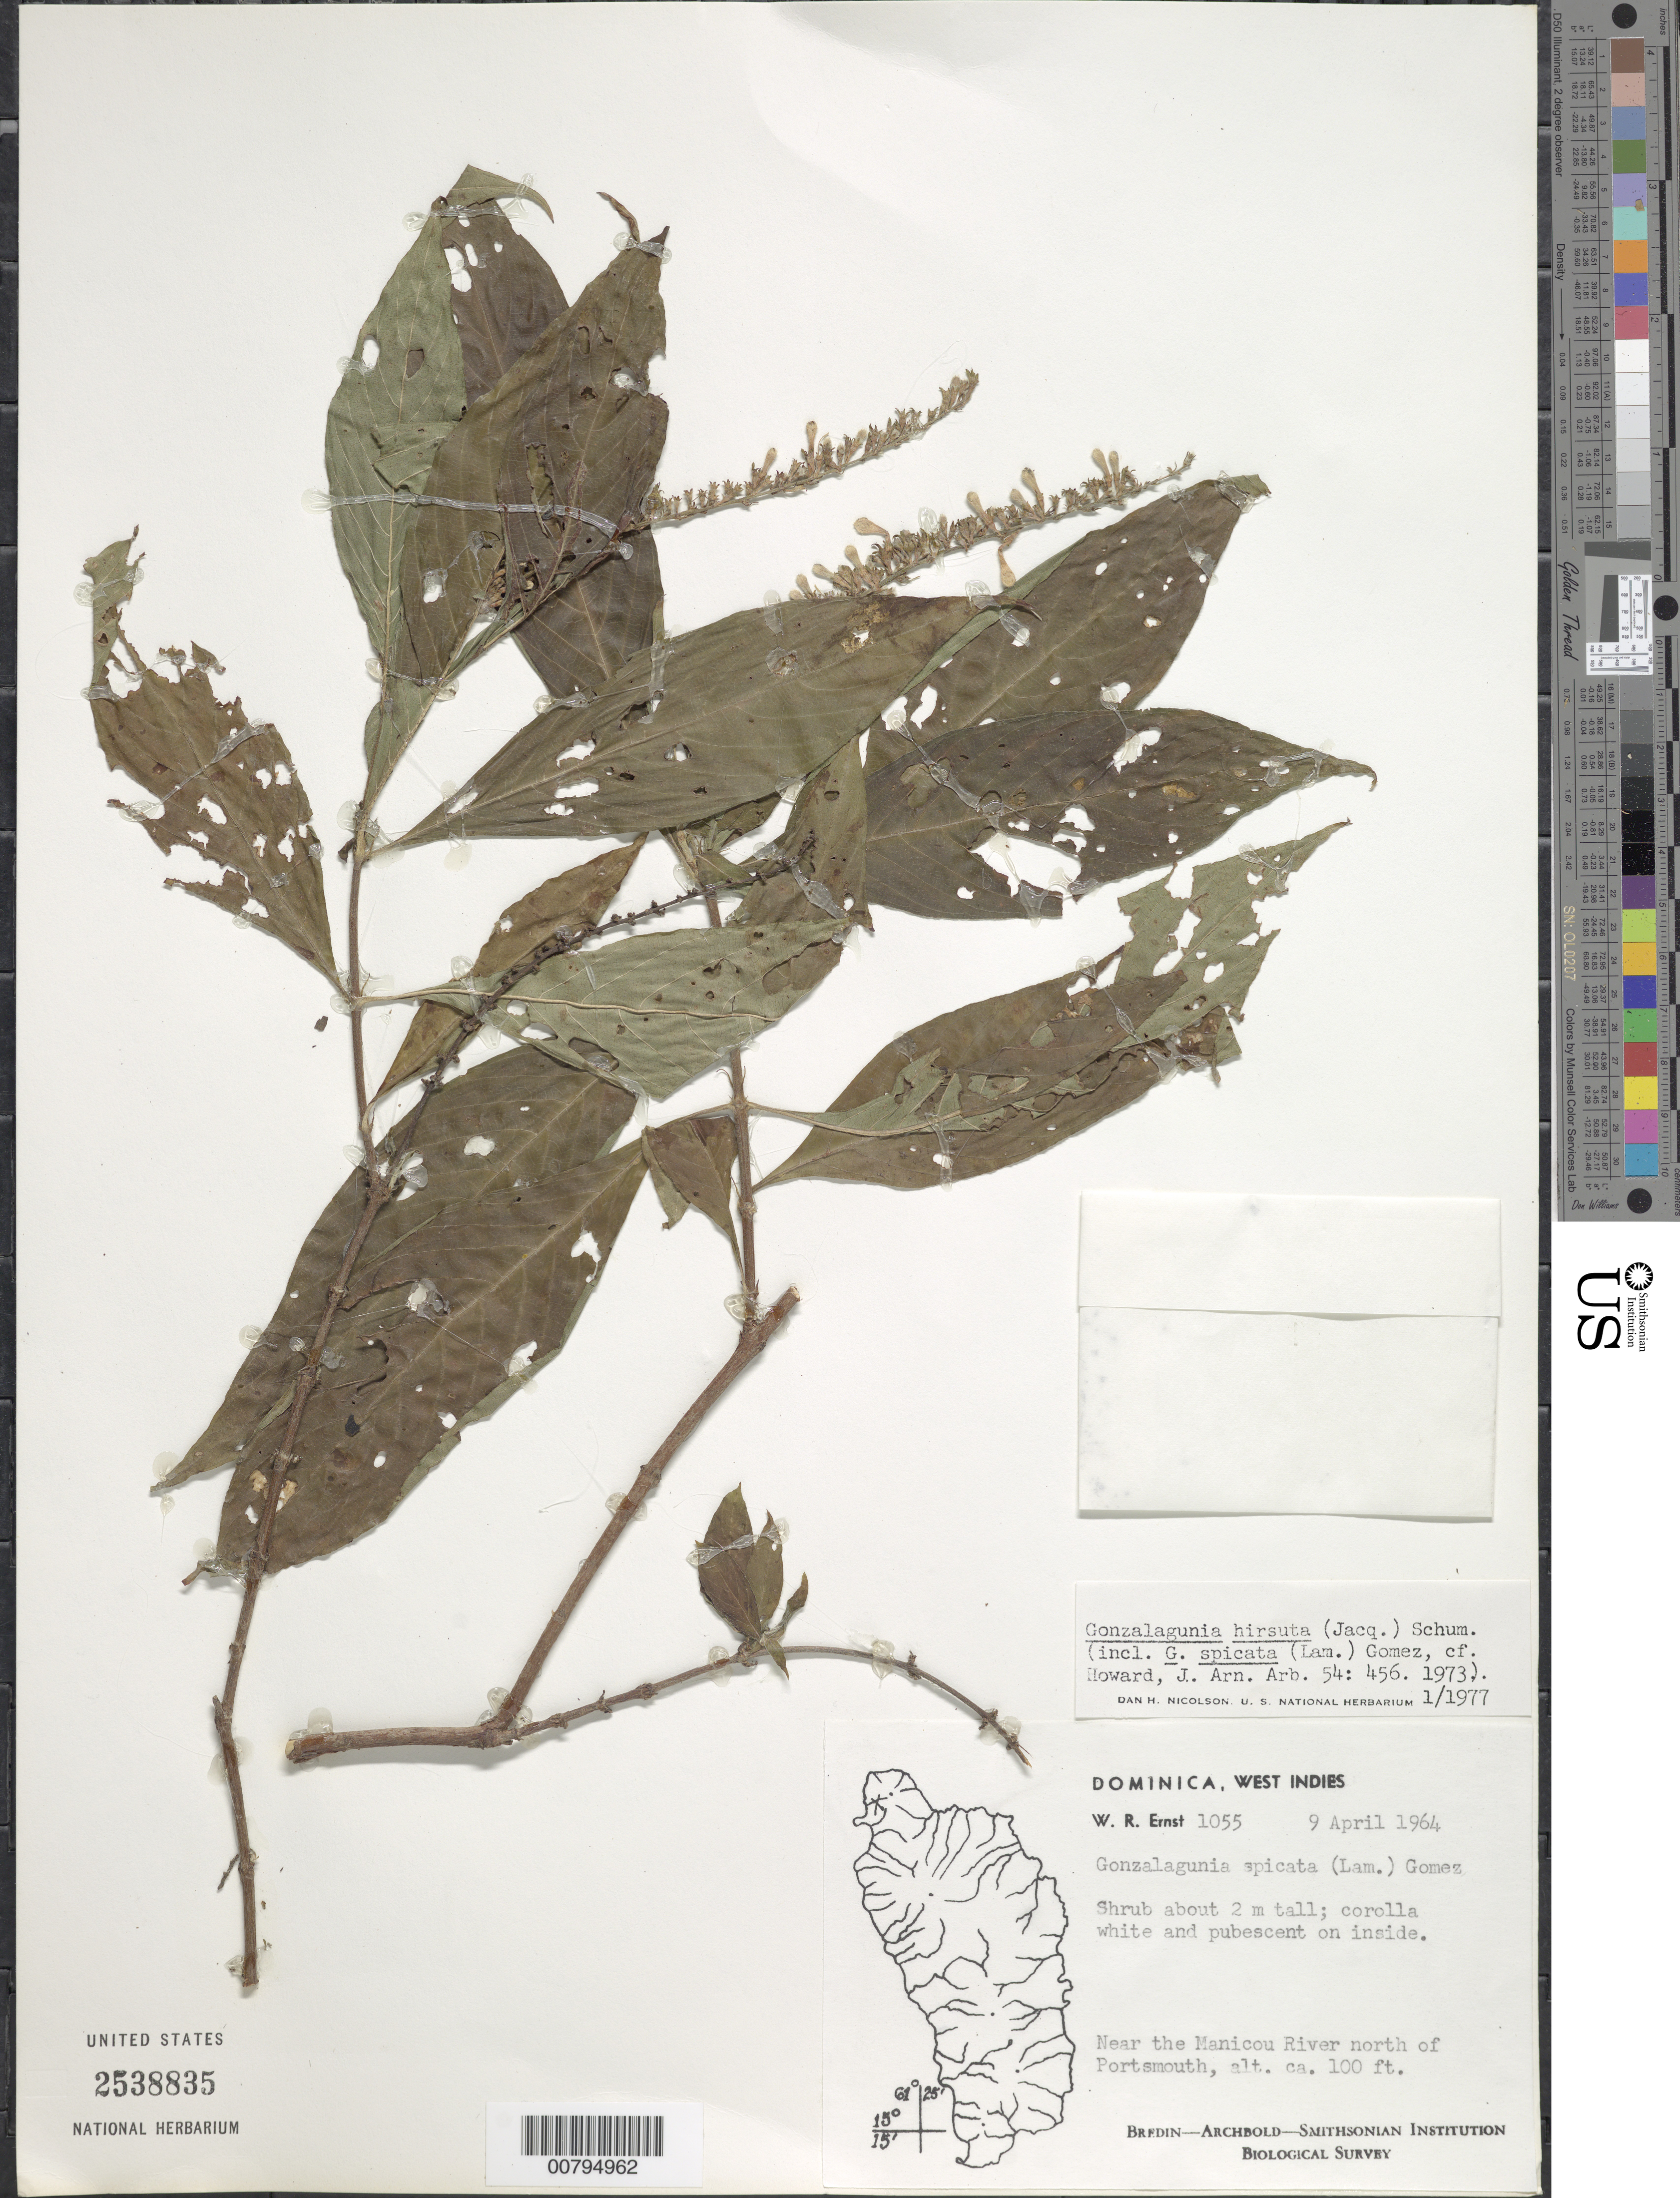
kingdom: Plantae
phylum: Tracheophyta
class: Magnoliopsida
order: Gentianales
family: Rubiaceae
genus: Gonzalagunia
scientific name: Gonzalagunia hirsuta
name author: Schum.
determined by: Nicolson, Dan H.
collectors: W. R. Ernst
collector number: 1055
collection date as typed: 09 Apr 1964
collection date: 1964-04-09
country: Dominica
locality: Near the Manicou River north of Portsmouth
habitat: Near river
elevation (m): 30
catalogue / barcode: US 2538835